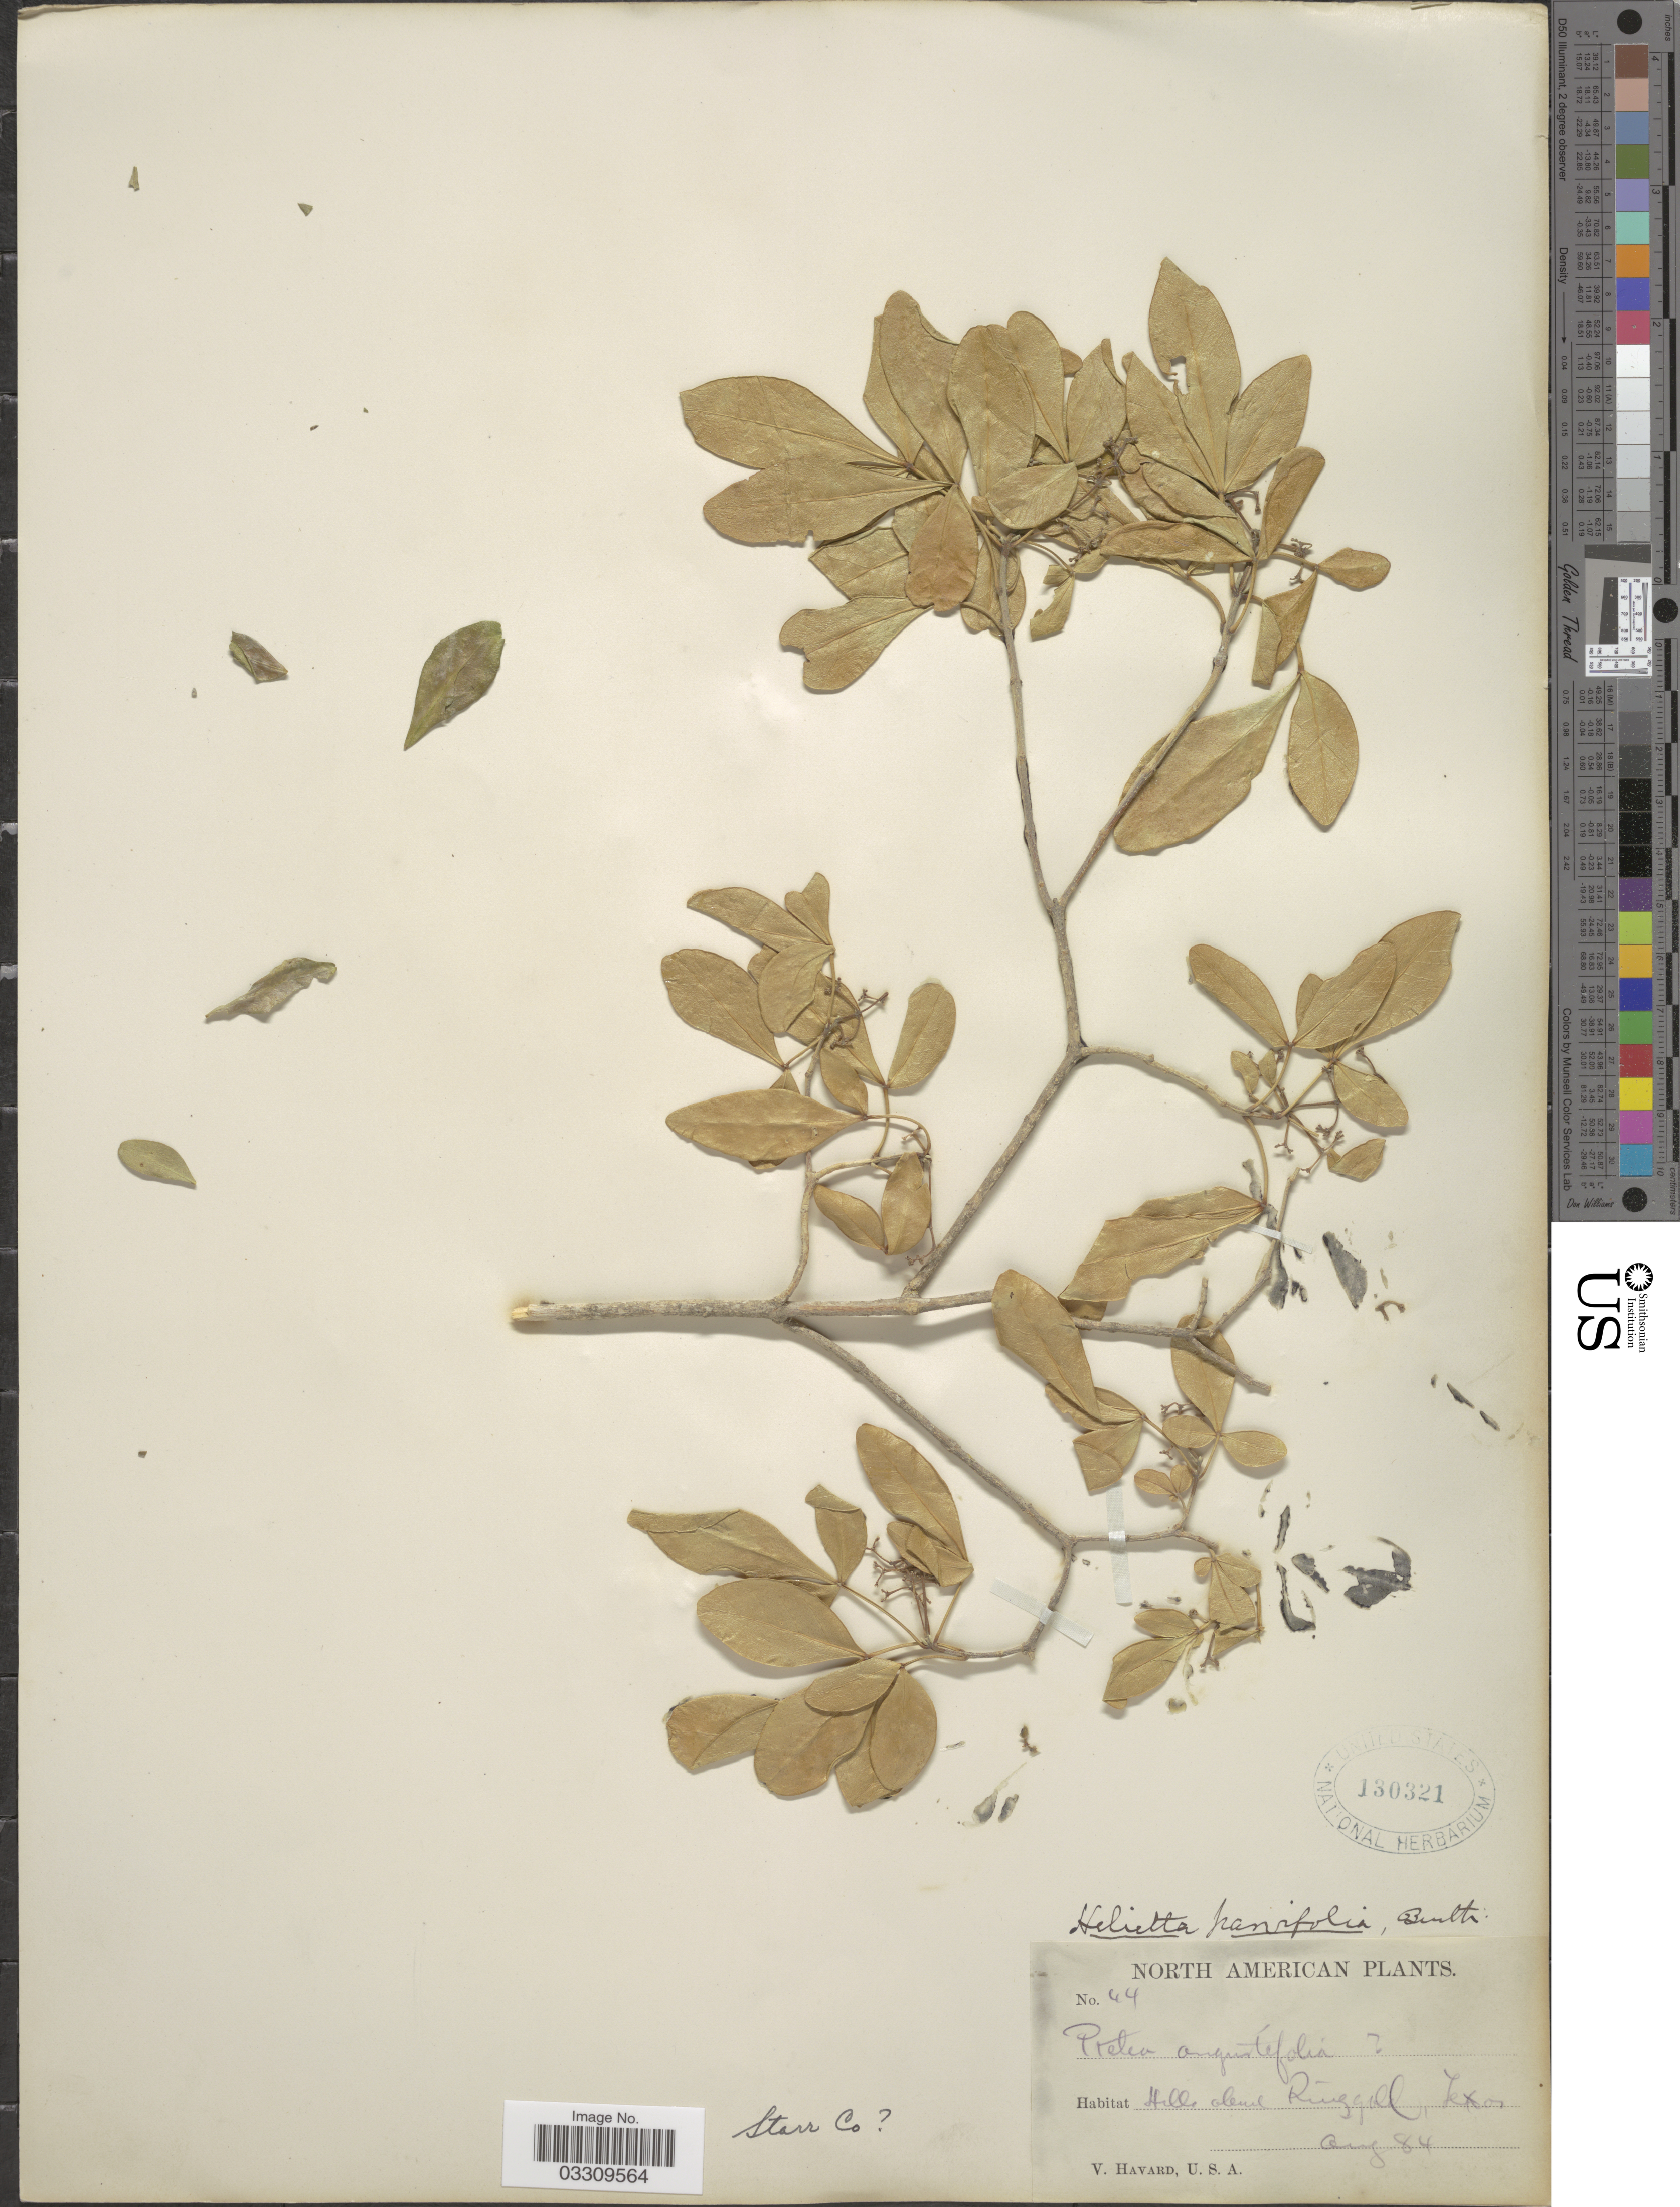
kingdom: Plantae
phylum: Tracheophyta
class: Magnoliopsida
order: Sapindales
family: Rutaceae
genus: Helietta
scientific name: Helietta parvifolia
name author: (A. Gray ex Hemsl.) Benth.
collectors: V. Havard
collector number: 44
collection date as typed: Transcribed d/m/y: /8/84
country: United States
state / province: Texas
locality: Hills above Ringgold, Starr Co.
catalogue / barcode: US 130321